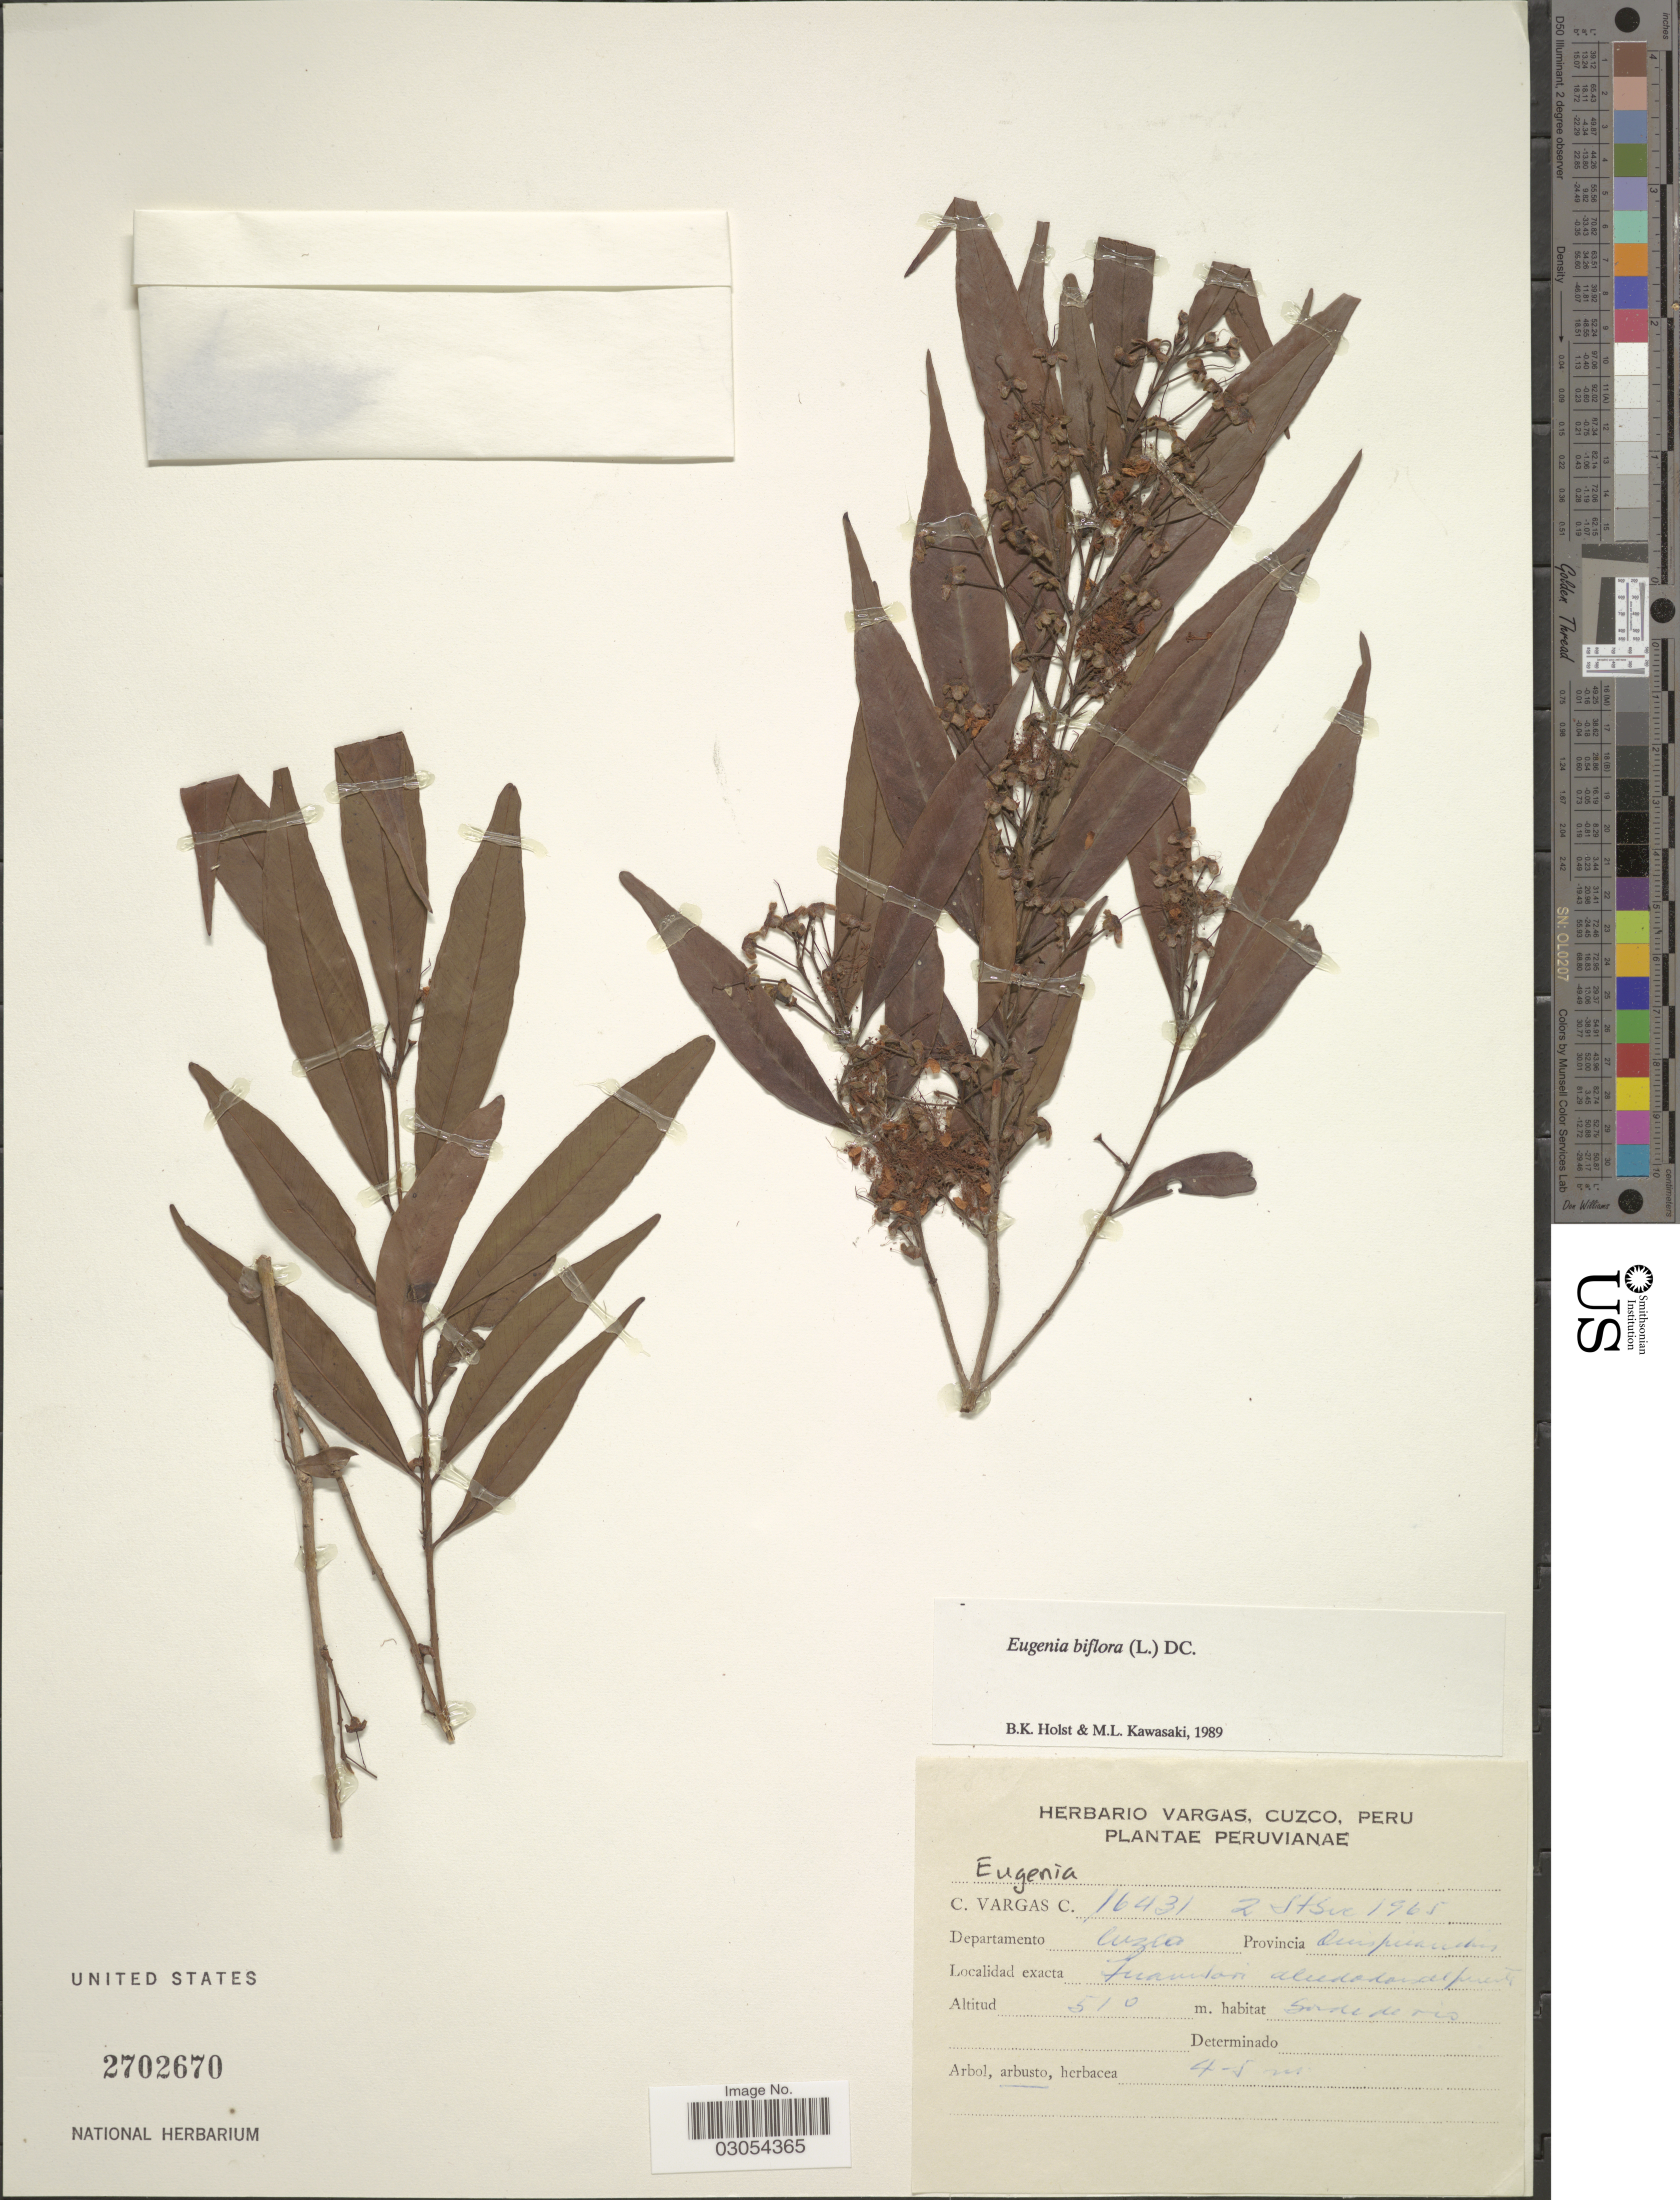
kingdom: Plantae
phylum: Tracheophyta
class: Magnoliopsida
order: Myrtales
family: Myrtaceae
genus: Eugenia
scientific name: Eugenia biflora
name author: (L.) DC.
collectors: C. Vargas Calderón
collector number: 16431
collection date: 1965-09-02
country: Peru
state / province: Cusco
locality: Departamento Cuzco. Provincia Quispicanchi.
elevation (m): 510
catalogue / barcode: US 2702670